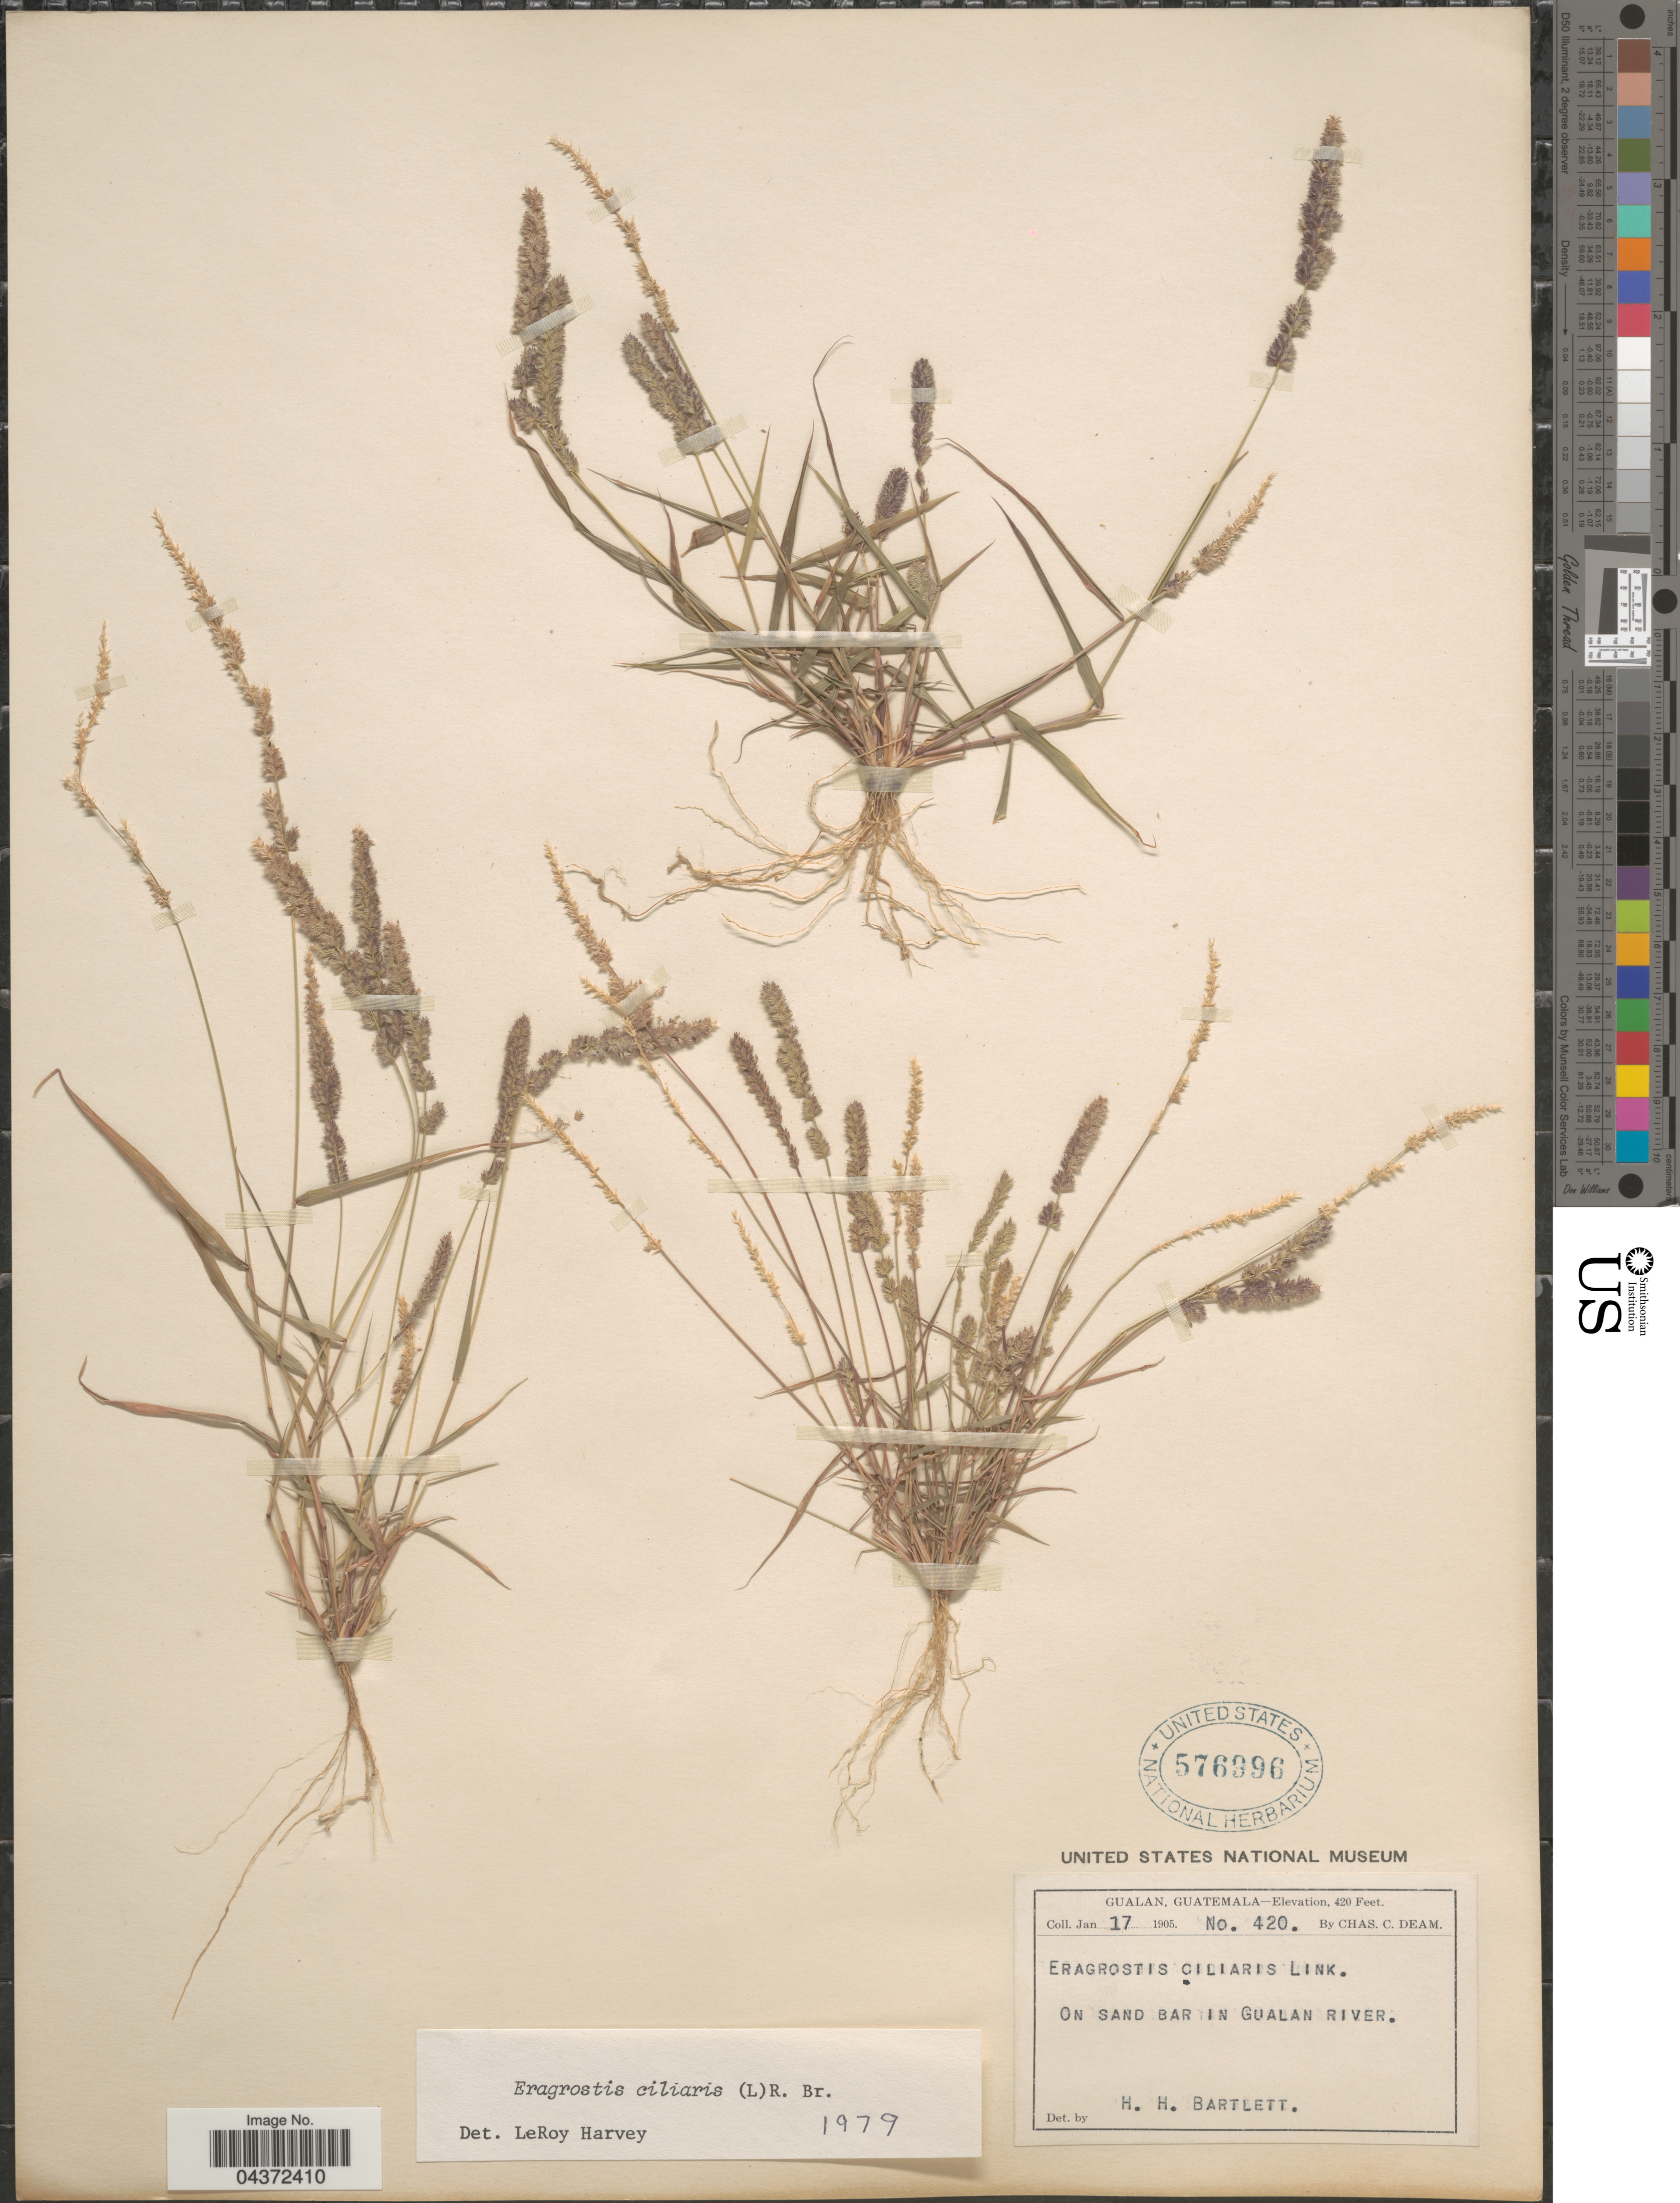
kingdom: Plantae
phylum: Tracheophyta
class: Liliopsida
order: Poales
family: Poaceae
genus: Eragrostis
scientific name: Eragrostis ciliaris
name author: (L.) R. Br.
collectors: C. C. Deam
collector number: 420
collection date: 1905-01-17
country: Guatemala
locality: Gualan. On sand bar in Gualan River.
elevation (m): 128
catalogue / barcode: US 576996